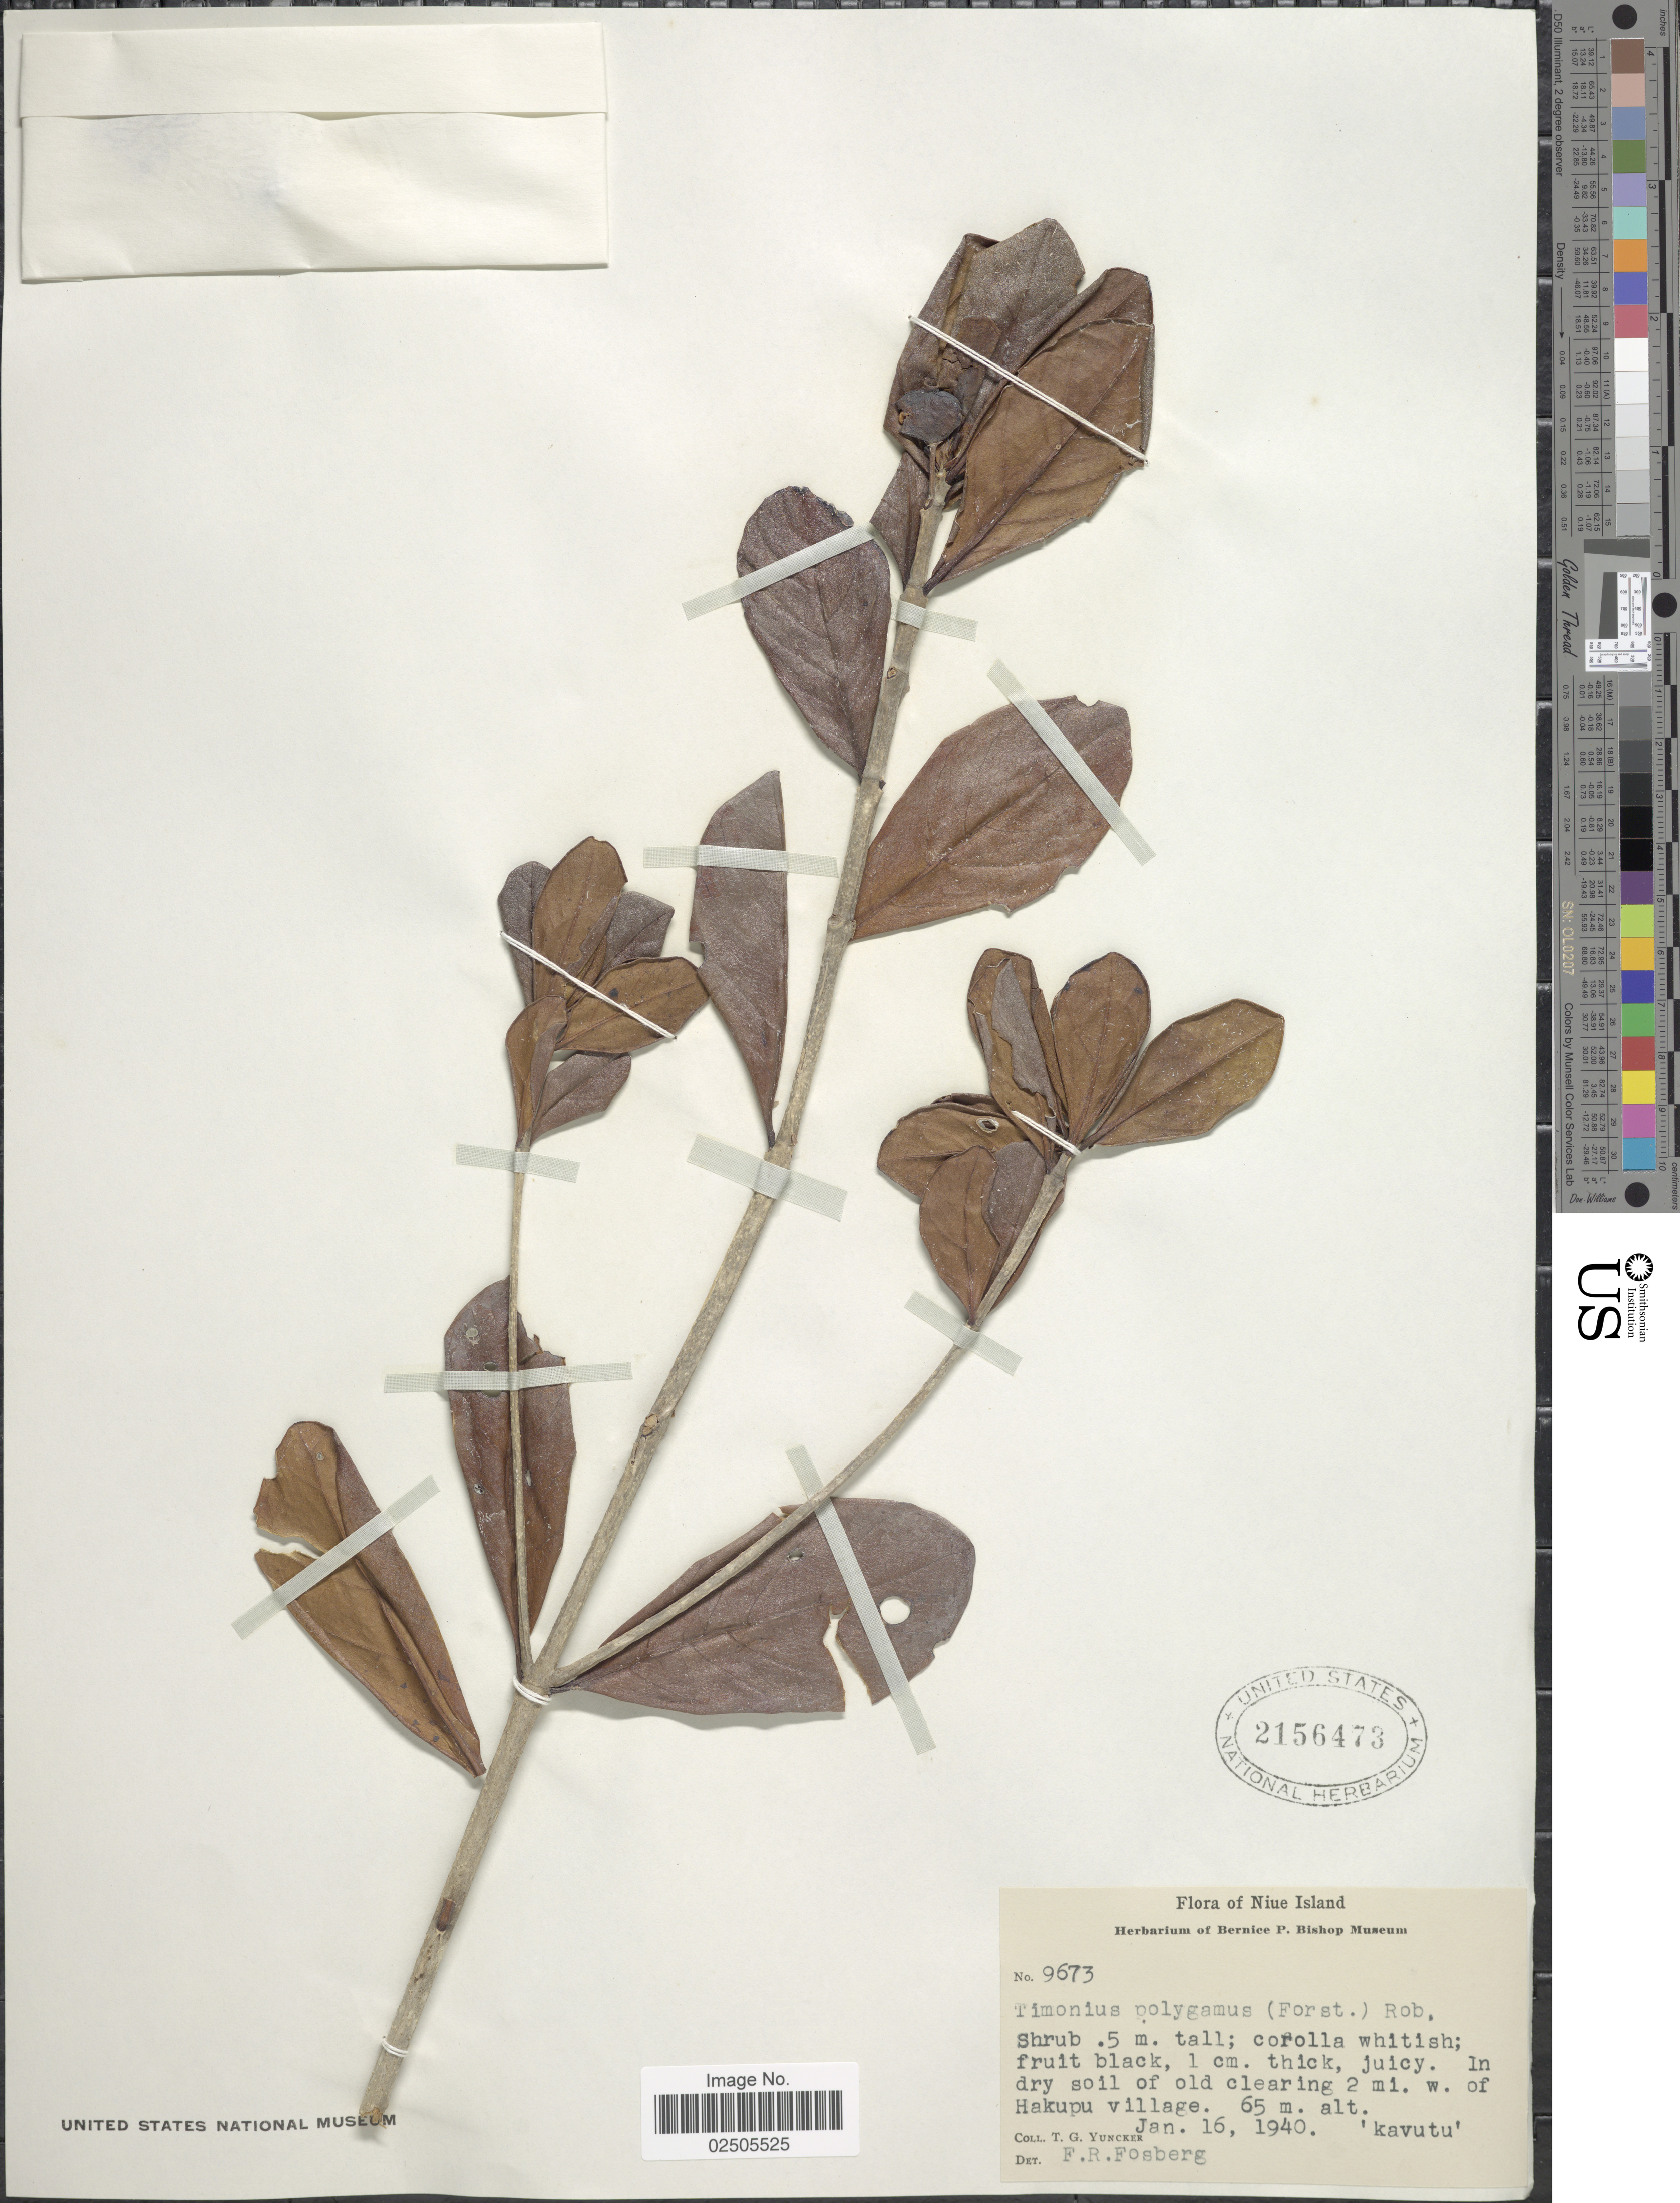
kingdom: Plantae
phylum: Tracheophyta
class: Magnoliopsida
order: Gentianales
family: Rubiaceae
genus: Timonius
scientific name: Timonius polygamus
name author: (G. Forst.) Rob.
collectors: T. G. Yuncker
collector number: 9673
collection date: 1940-01-16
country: Niue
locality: Niue Island, in dry soil of old clearing 2 mi. w. of Hakupu village 'kavutu'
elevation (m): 65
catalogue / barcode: US 2156473